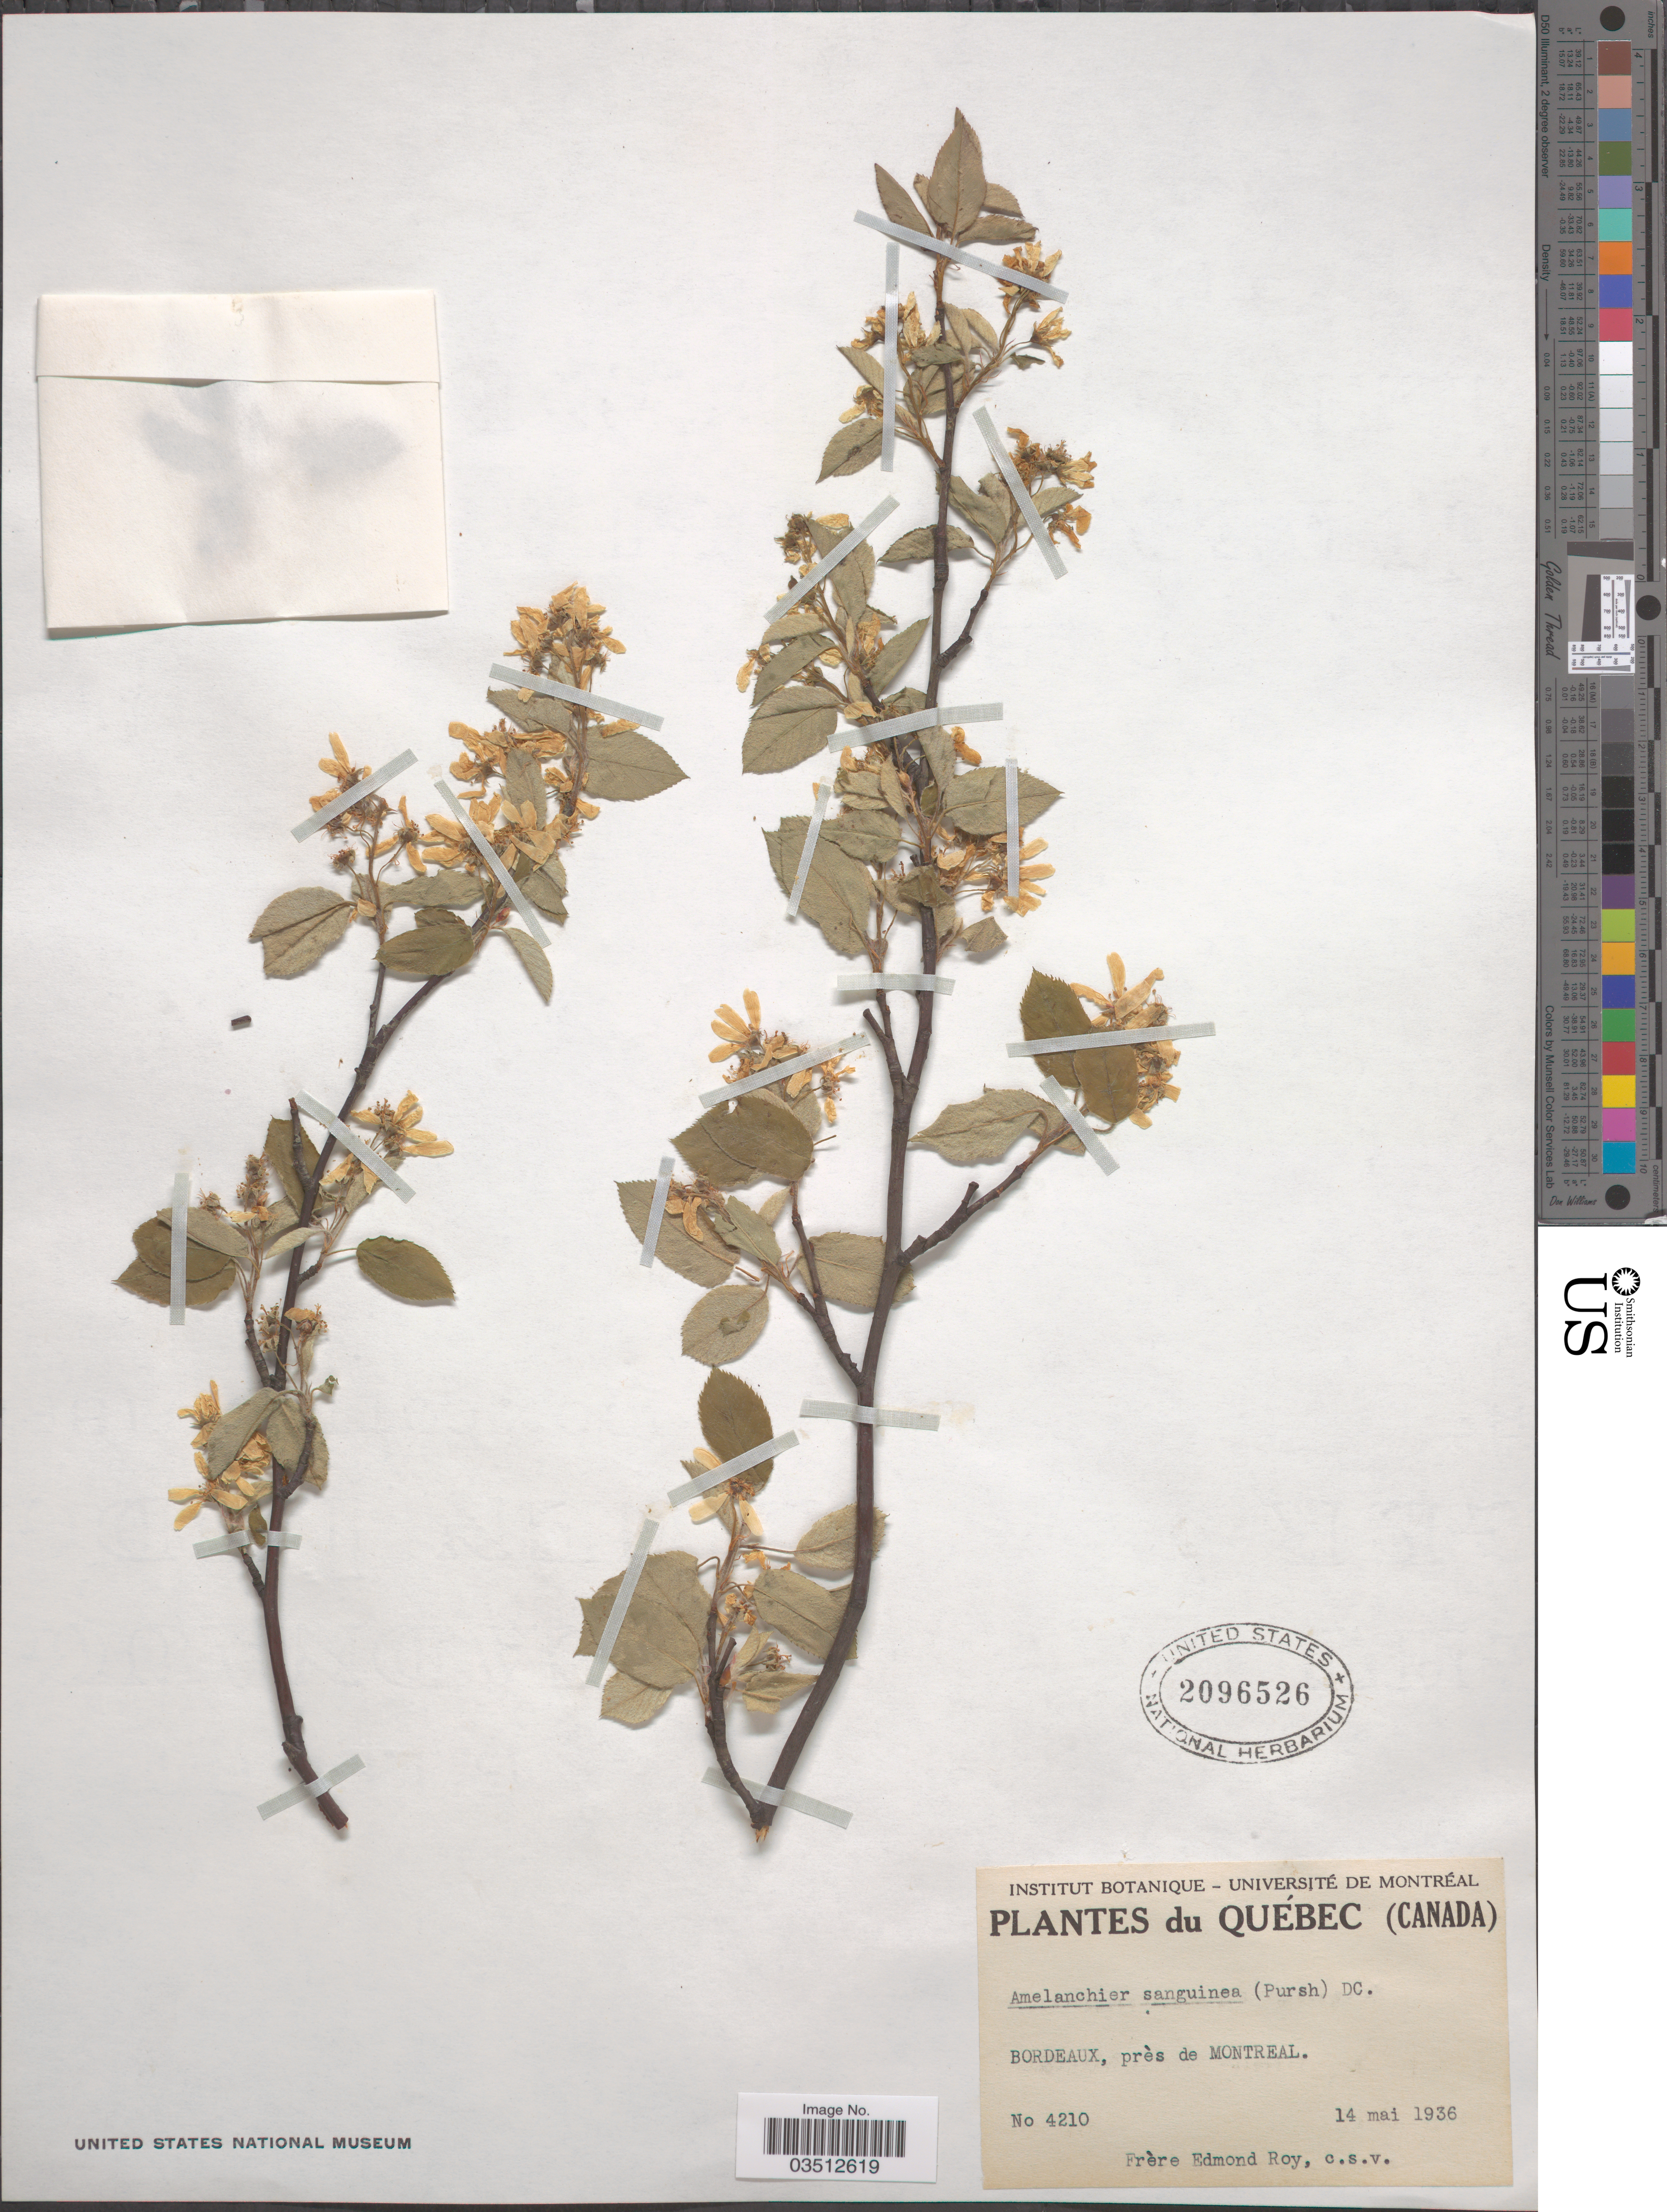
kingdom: Plantae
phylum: Tracheophyta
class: Magnoliopsida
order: Rosales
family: Rosaceae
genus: Amelanchier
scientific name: Amelanchier sanguinea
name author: (Pursh) DC.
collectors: E. Roy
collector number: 4210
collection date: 1936-05-14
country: Canada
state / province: Quebec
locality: Bordeaux, près de Montreal.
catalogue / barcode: US 2096526